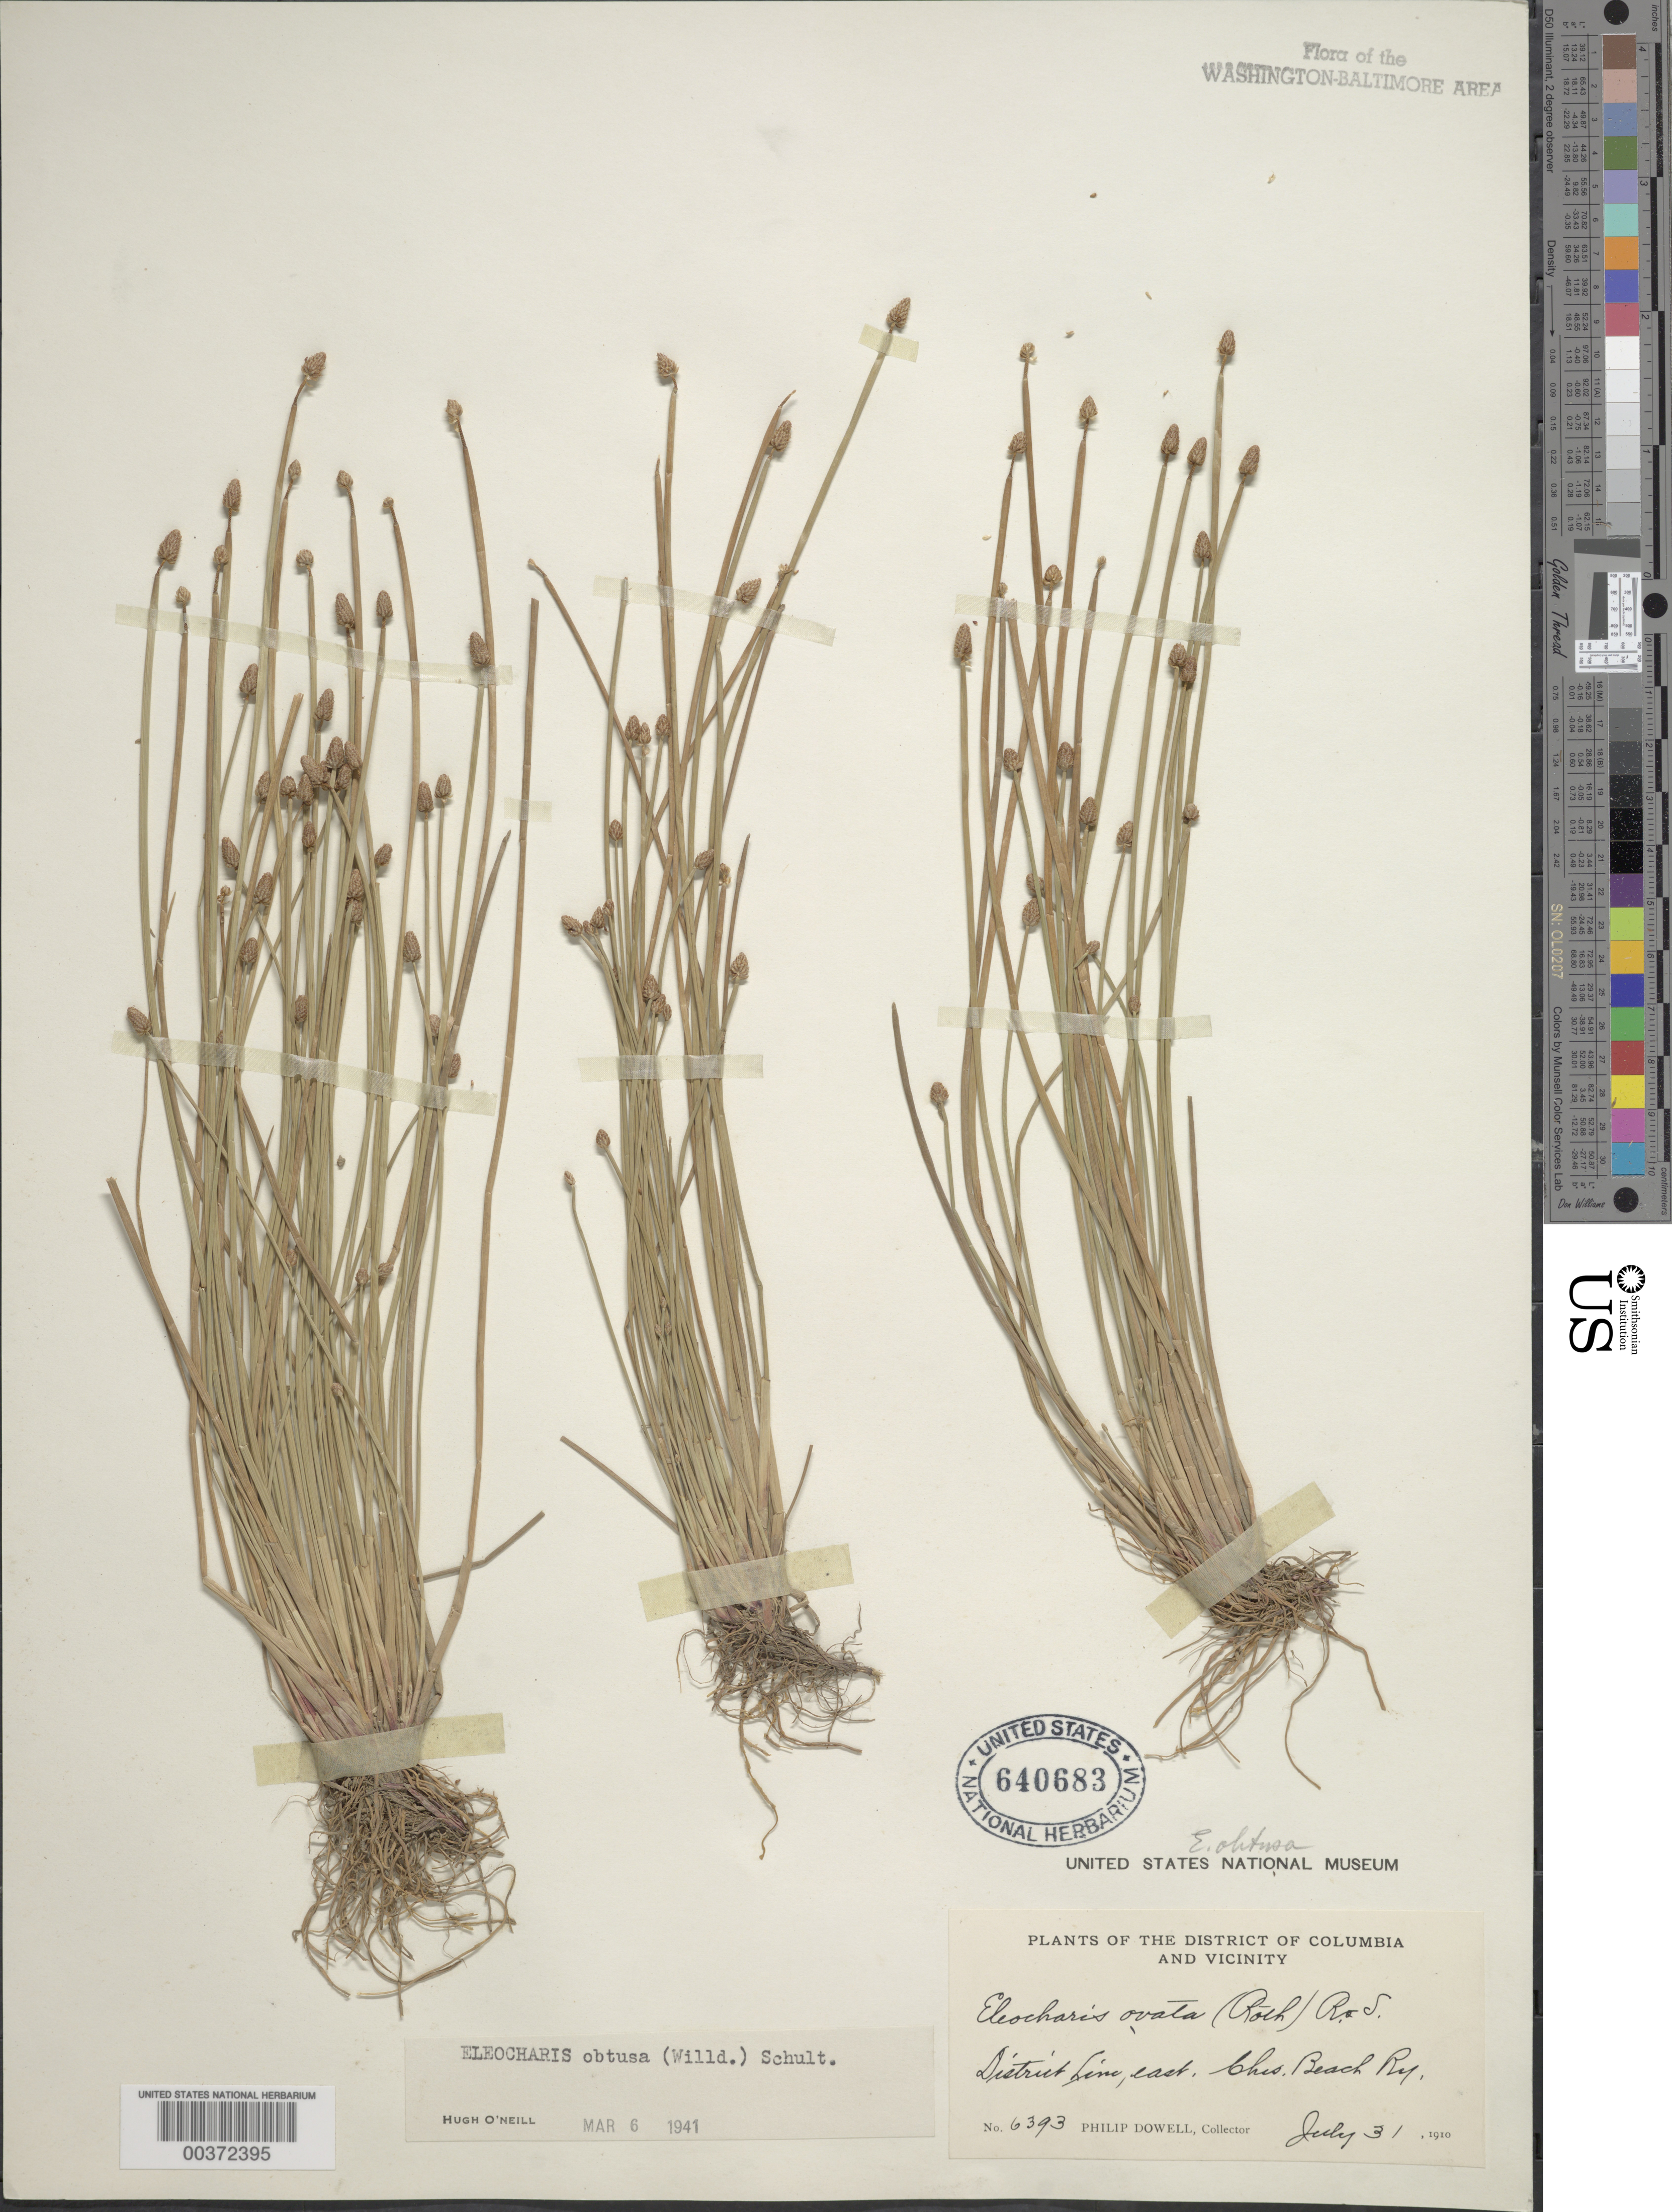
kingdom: Plantae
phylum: Tracheophyta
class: Liliopsida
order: Poales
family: Cyperaceae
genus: Eleocharis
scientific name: Eleocharis obtusa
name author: (Willd.) Schult.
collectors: P. Dowell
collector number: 6393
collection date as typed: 31 Jul 1910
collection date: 1910-07-31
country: United States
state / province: District of Columbia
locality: Chesapeake Beach Railroad at east District line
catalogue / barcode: US 640683